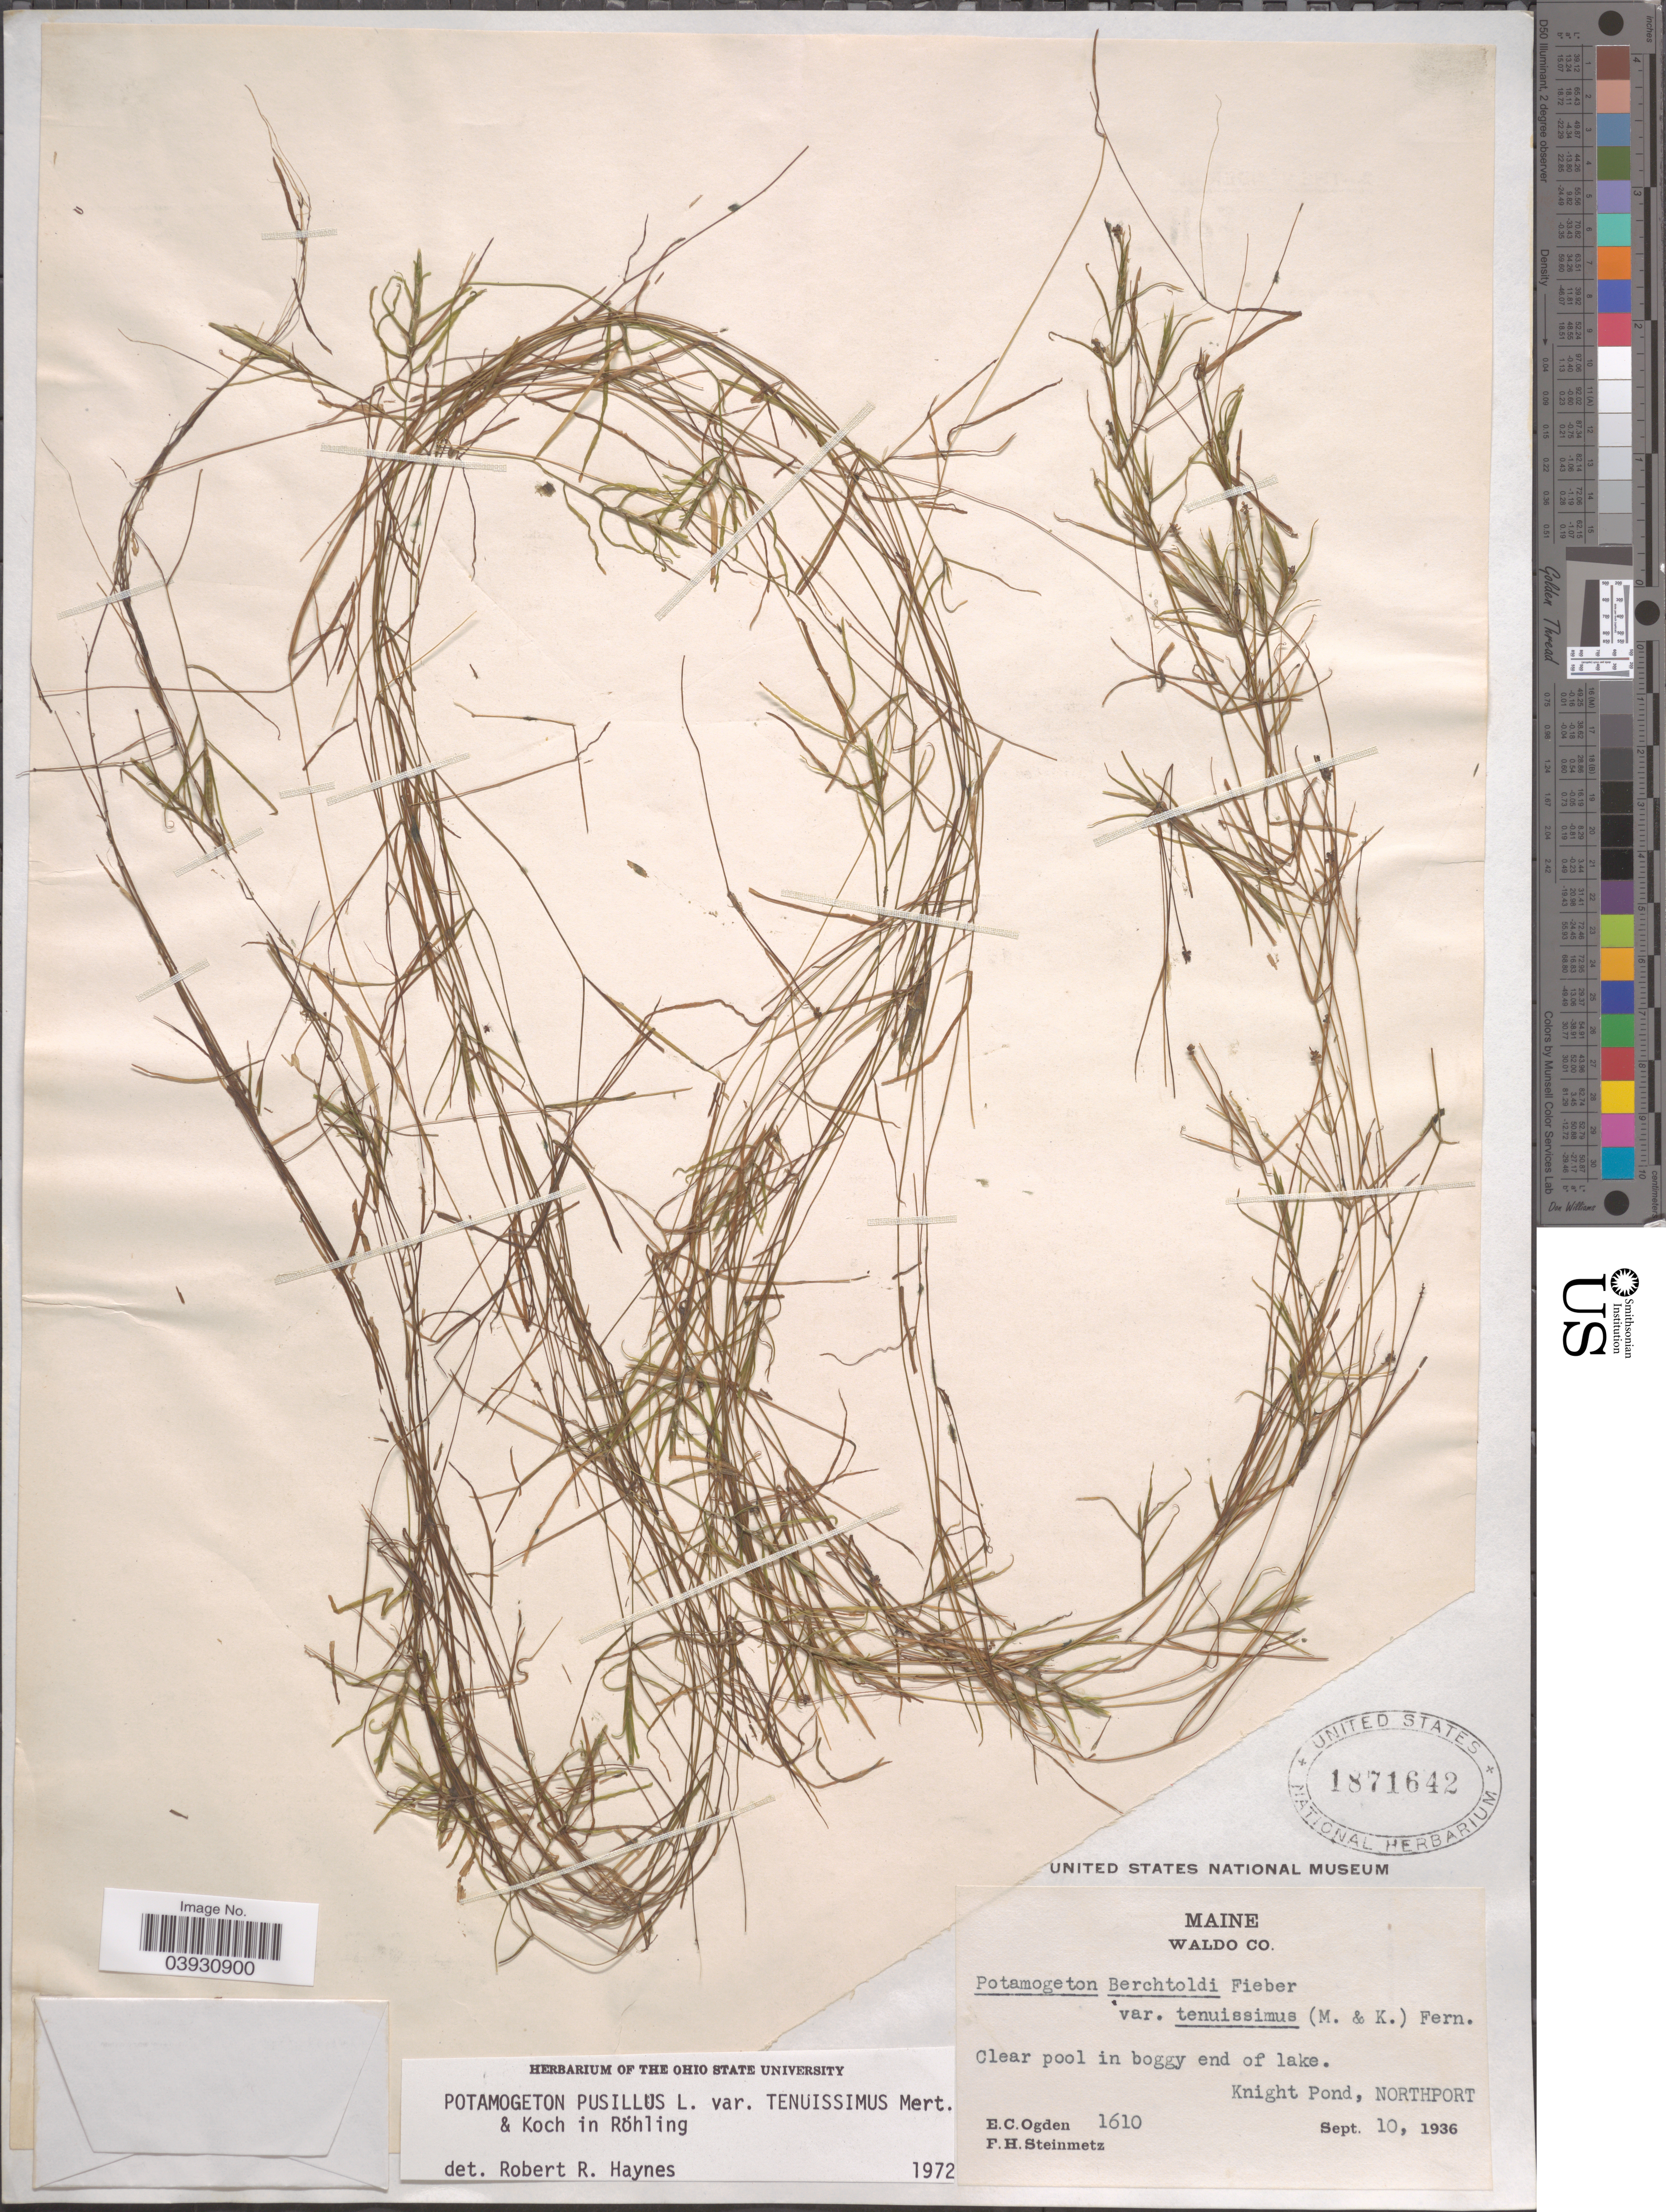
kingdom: Plantae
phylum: Tracheophyta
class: Liliopsida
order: Alismatales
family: Potamogetonaceae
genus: Potamogeton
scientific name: Potamogeton pusillus subsp. tenuissimus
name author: Mert. & W.D.J. Koch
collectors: E. Ogden & F. H. Steinmetz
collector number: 1610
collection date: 1936-09-10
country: United States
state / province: Maine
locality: Waldo Co. Clear pool in boggy end of lake. Knight Pond, Northport.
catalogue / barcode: US 1871642